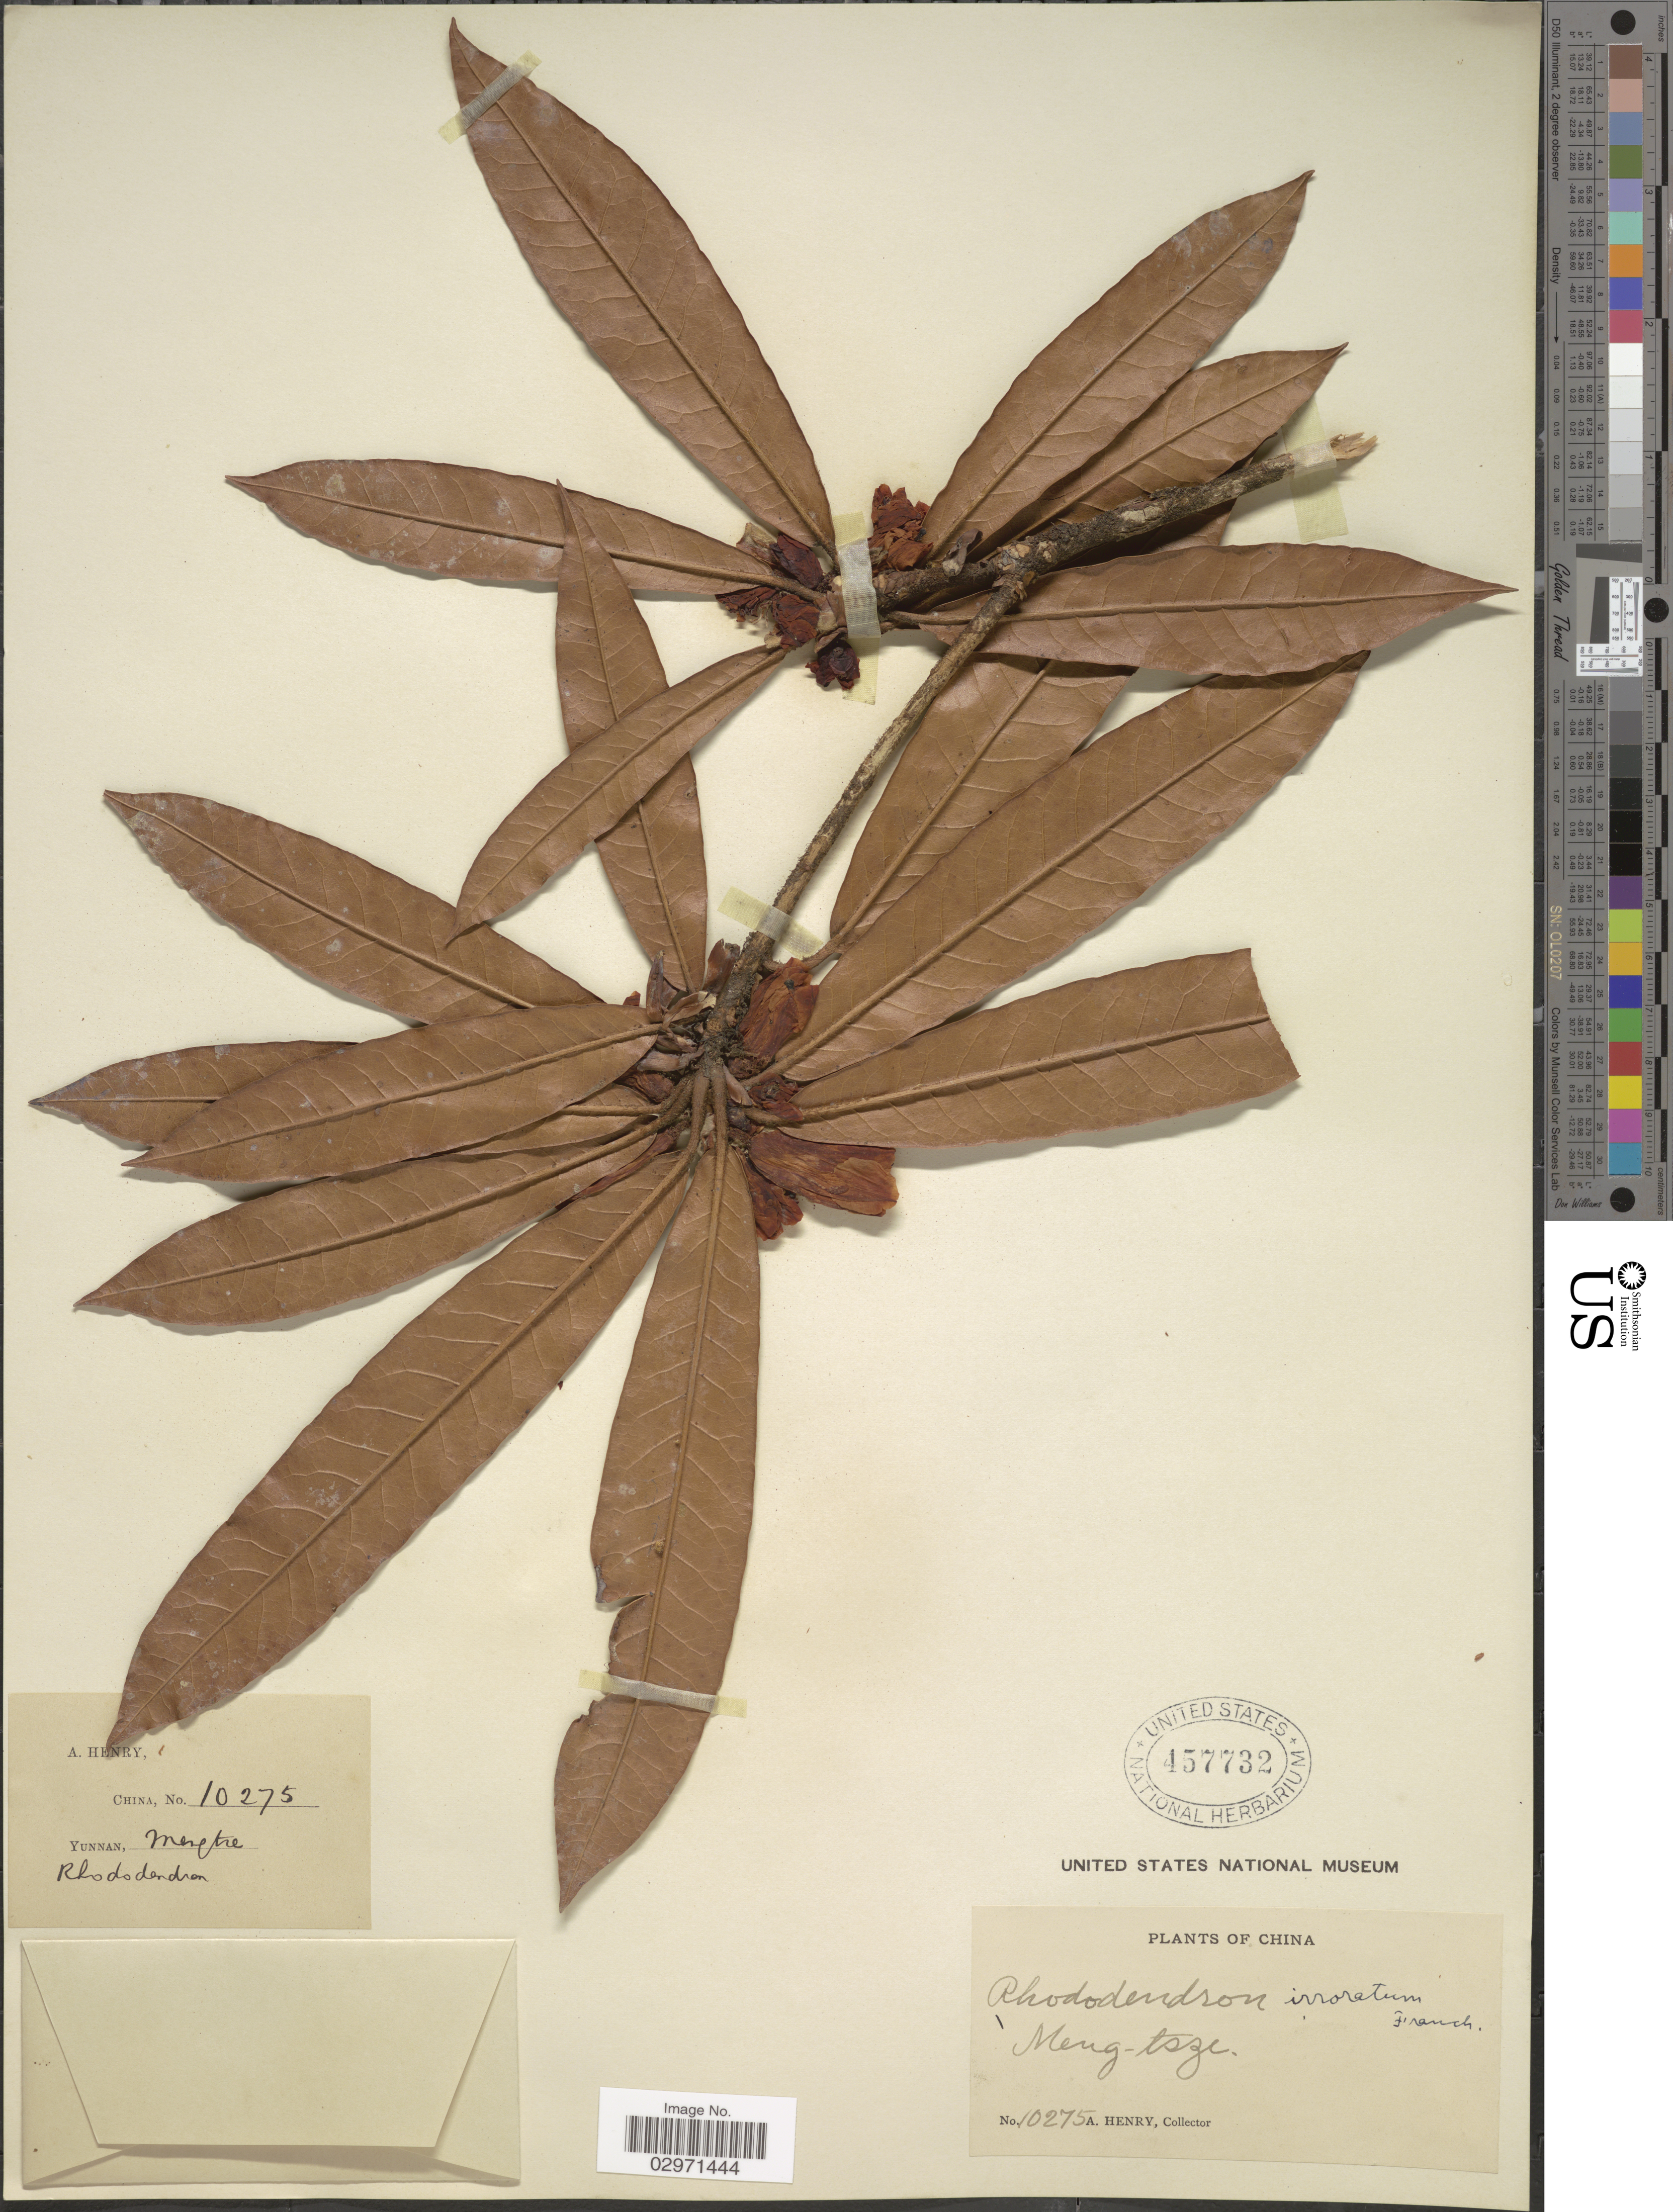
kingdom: Plantae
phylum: Tracheophyta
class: Magnoliopsida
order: Ericales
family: Ericaceae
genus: Rhododendron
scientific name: Rhododendron irroratum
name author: Franch.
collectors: A. Henry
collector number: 10275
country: China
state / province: Yunnan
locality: Meng-tsze.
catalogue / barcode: US 457732